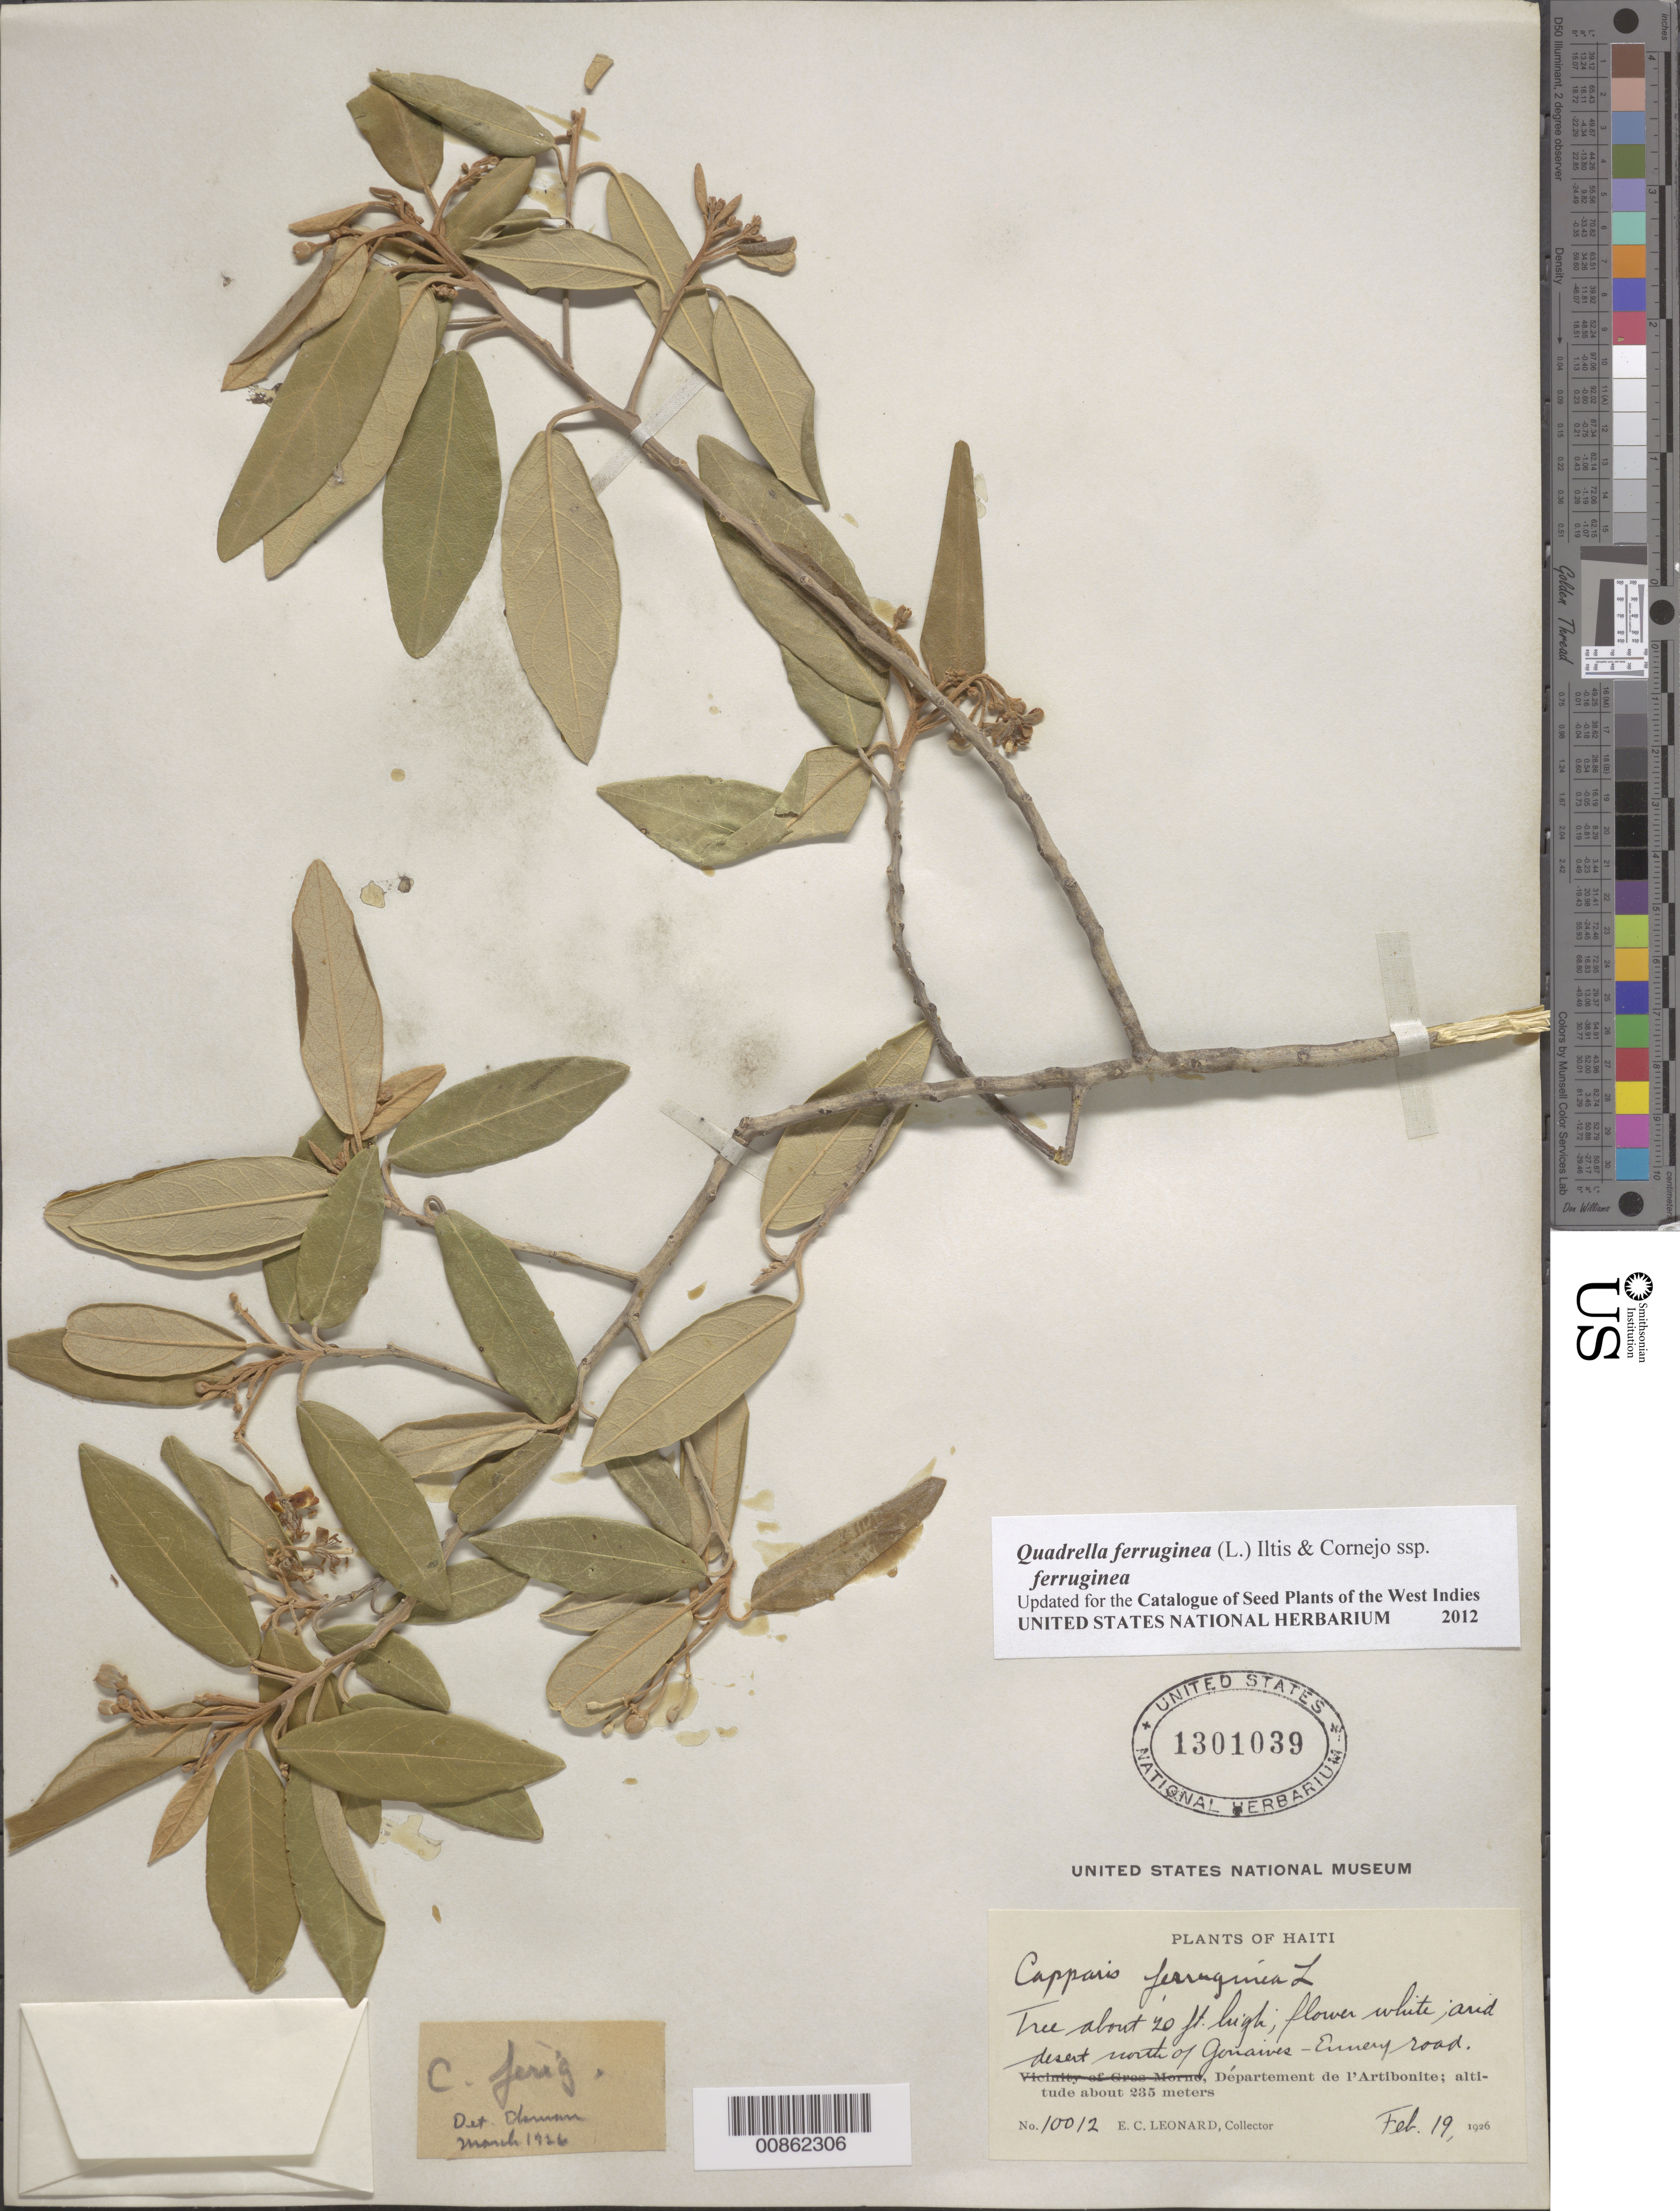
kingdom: Plantae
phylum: Tracheophyta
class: Magnoliopsida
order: Brassicales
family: Capparaceae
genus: Quadrella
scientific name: Quadrella ferruginea subsp. ferruginea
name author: (L.) Cornejo & Iltis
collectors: E. C. Leonard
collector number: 10012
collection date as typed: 19 Feb 1926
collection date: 1926-02-19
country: Haiti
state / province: Artibonite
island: Hispaniola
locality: North of Gonaives-Ennery road.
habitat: Arid desert.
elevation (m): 235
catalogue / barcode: US 1301039